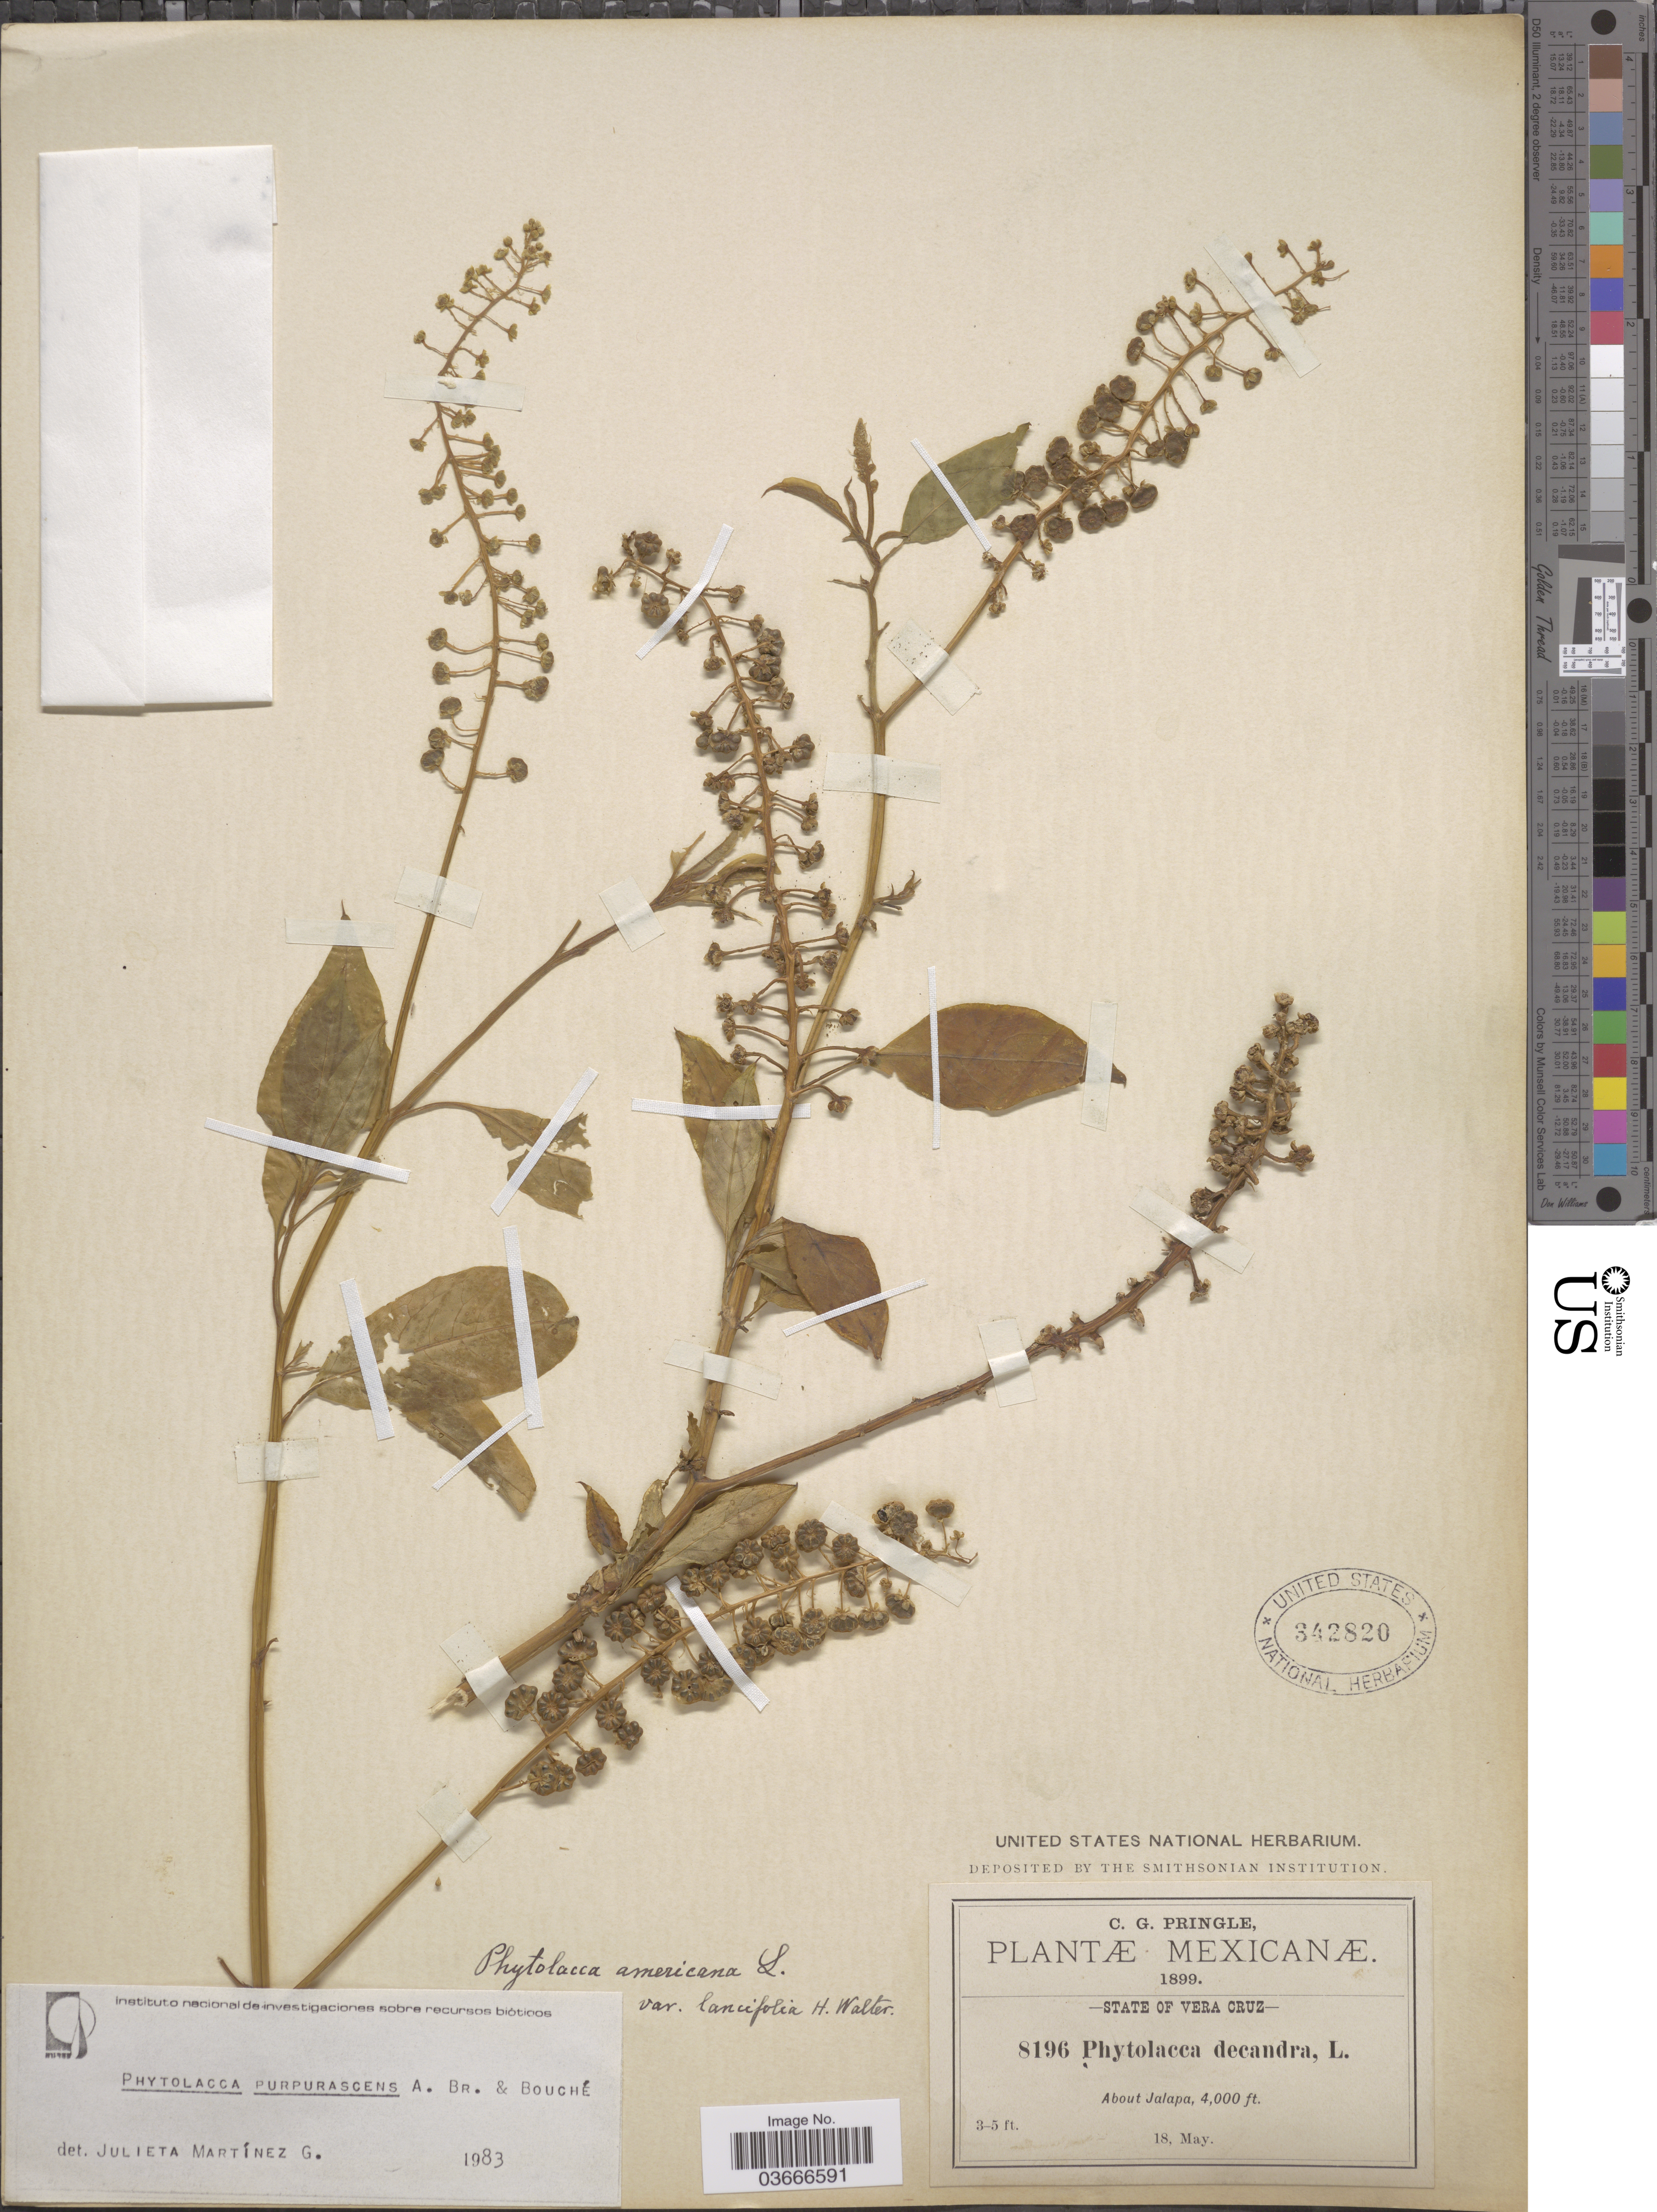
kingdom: Plantae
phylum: Tracheophyta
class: Magnoliopsida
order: Caryophyllales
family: Phytolaccaceae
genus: Phytolacca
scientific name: Phytolacca purpurascens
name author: A. Braun & C.D. Bouché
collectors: C. G. Pringle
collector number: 8196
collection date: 1899-05-18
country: Mexico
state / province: Veracruz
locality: About Jalapa. State of Vera Cruz.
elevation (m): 1219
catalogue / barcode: US 342820